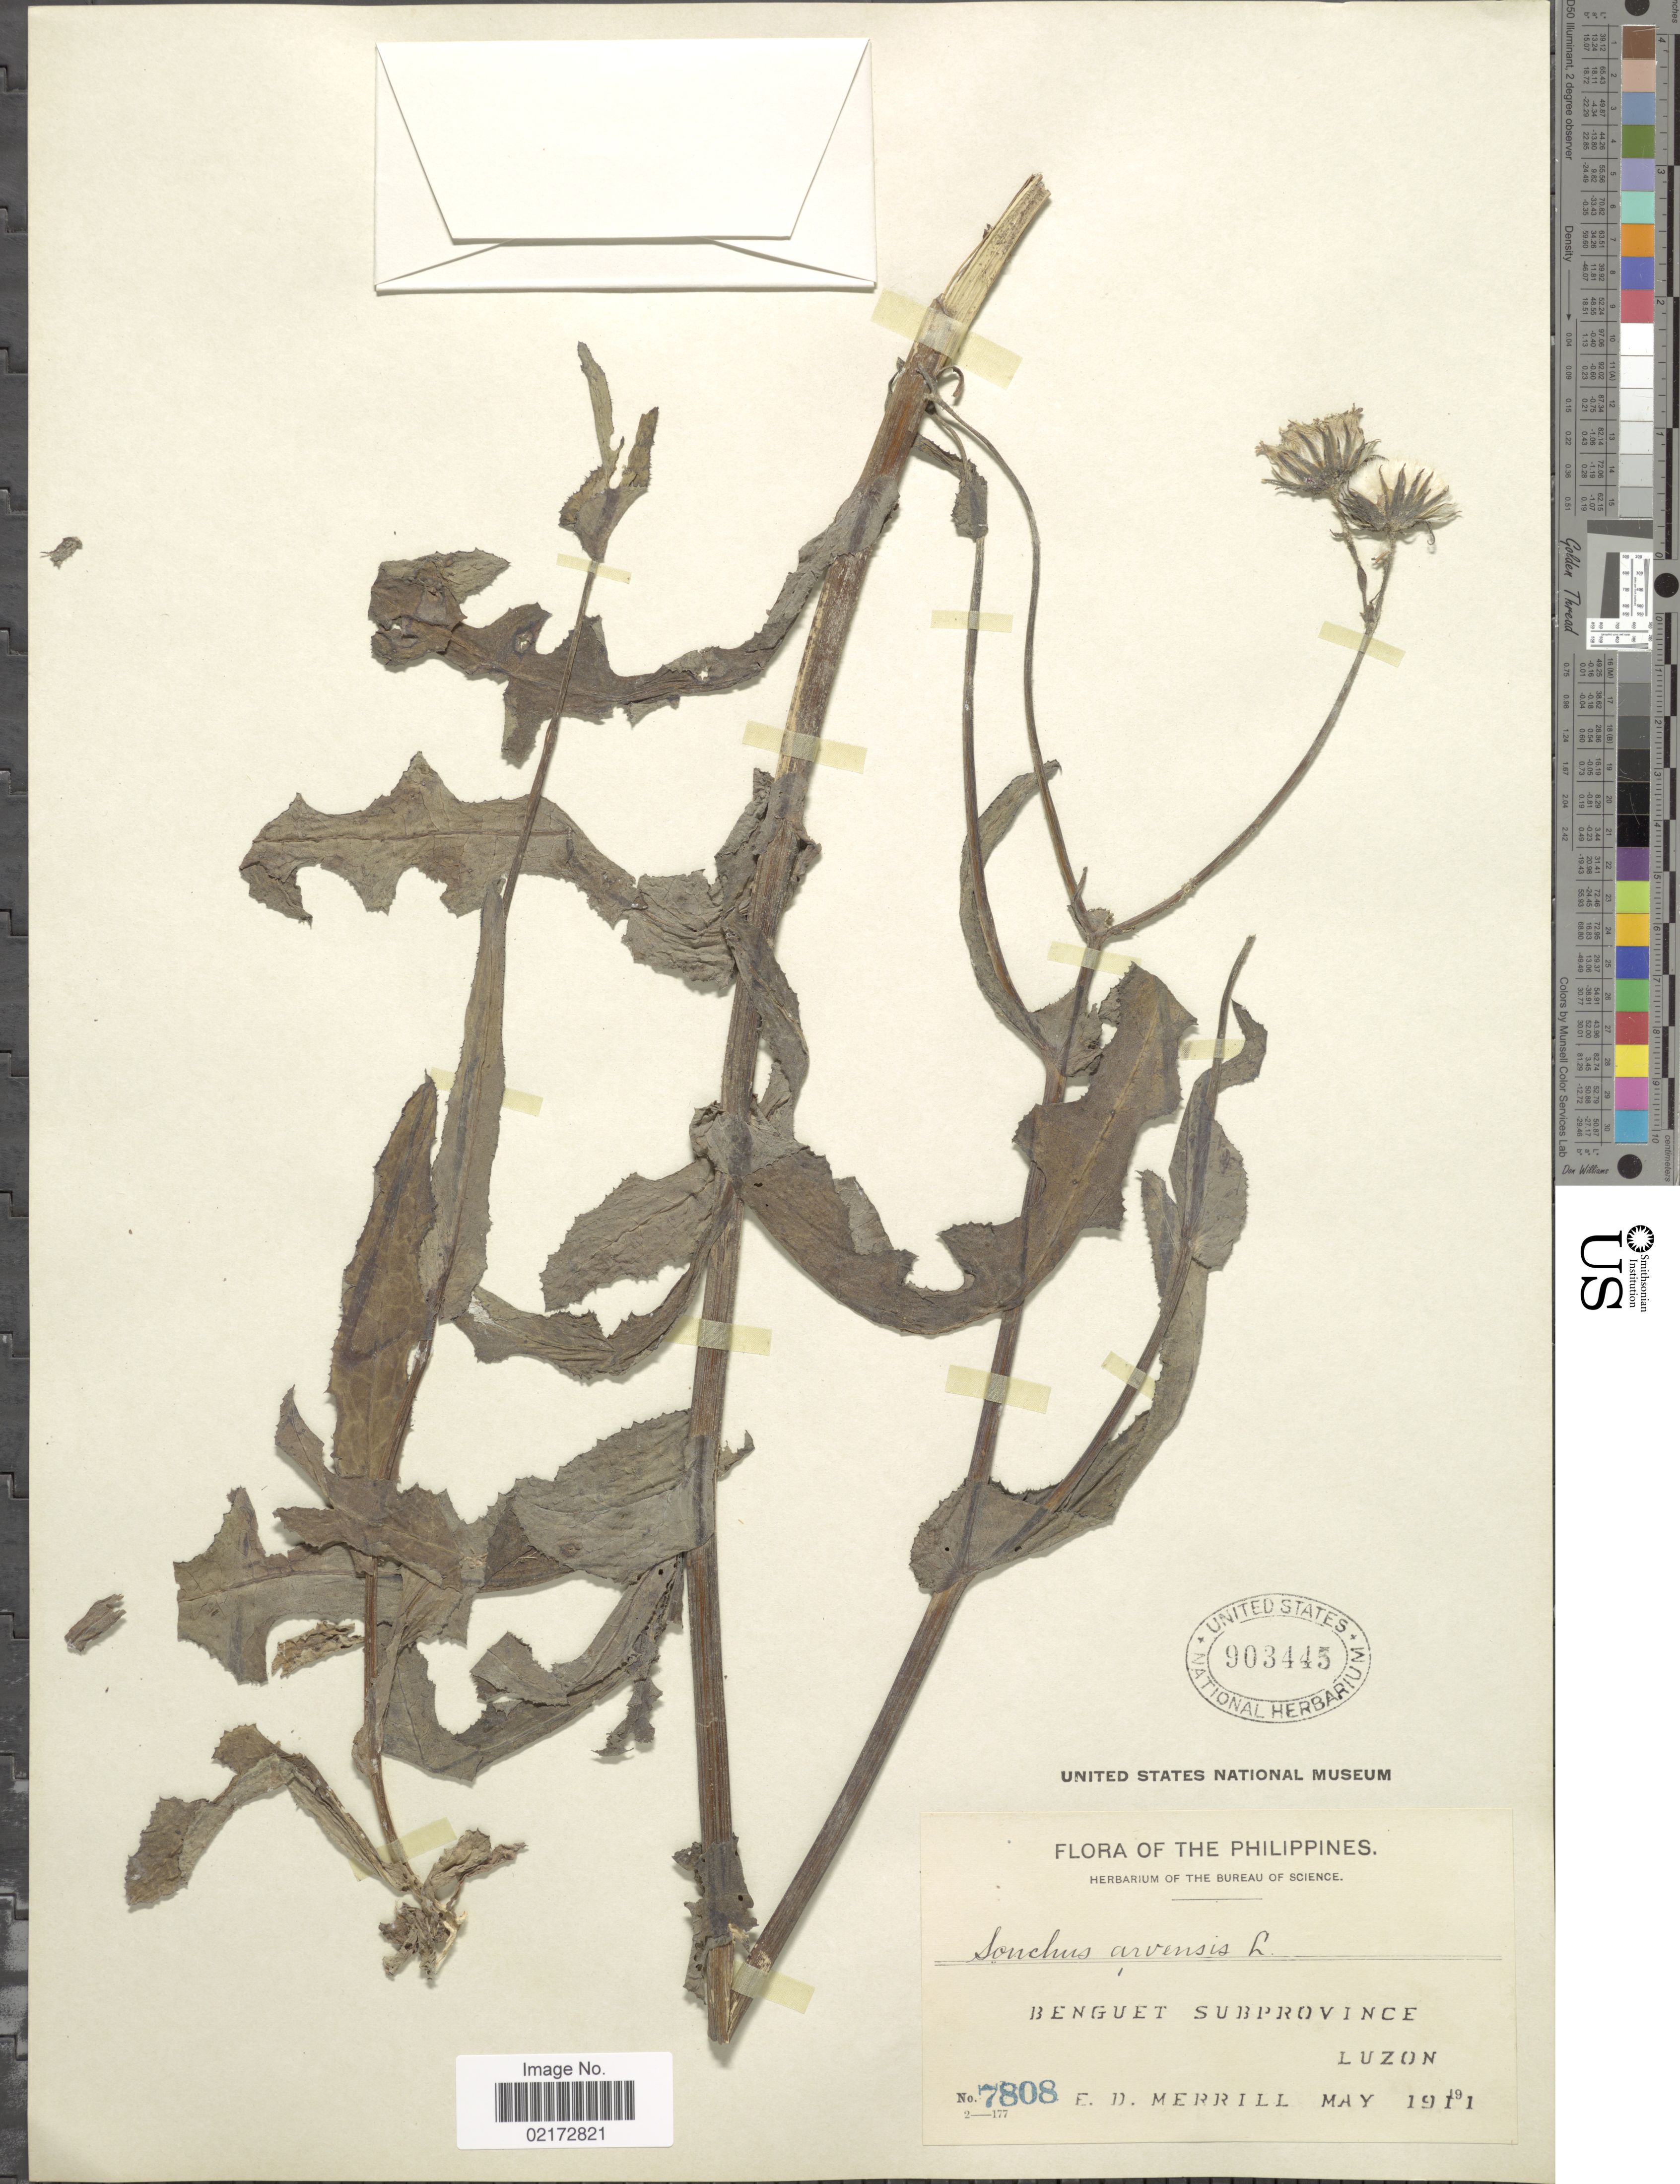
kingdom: Plantae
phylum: Tracheophyta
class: Magnoliopsida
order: Asterales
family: Asteraceae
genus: Sonchus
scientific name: Sonchus arvensis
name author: L.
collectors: E. D. Merrill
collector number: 7808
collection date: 1911-05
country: Philippines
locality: Benguet Subprovince, Luzon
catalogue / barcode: US 903445